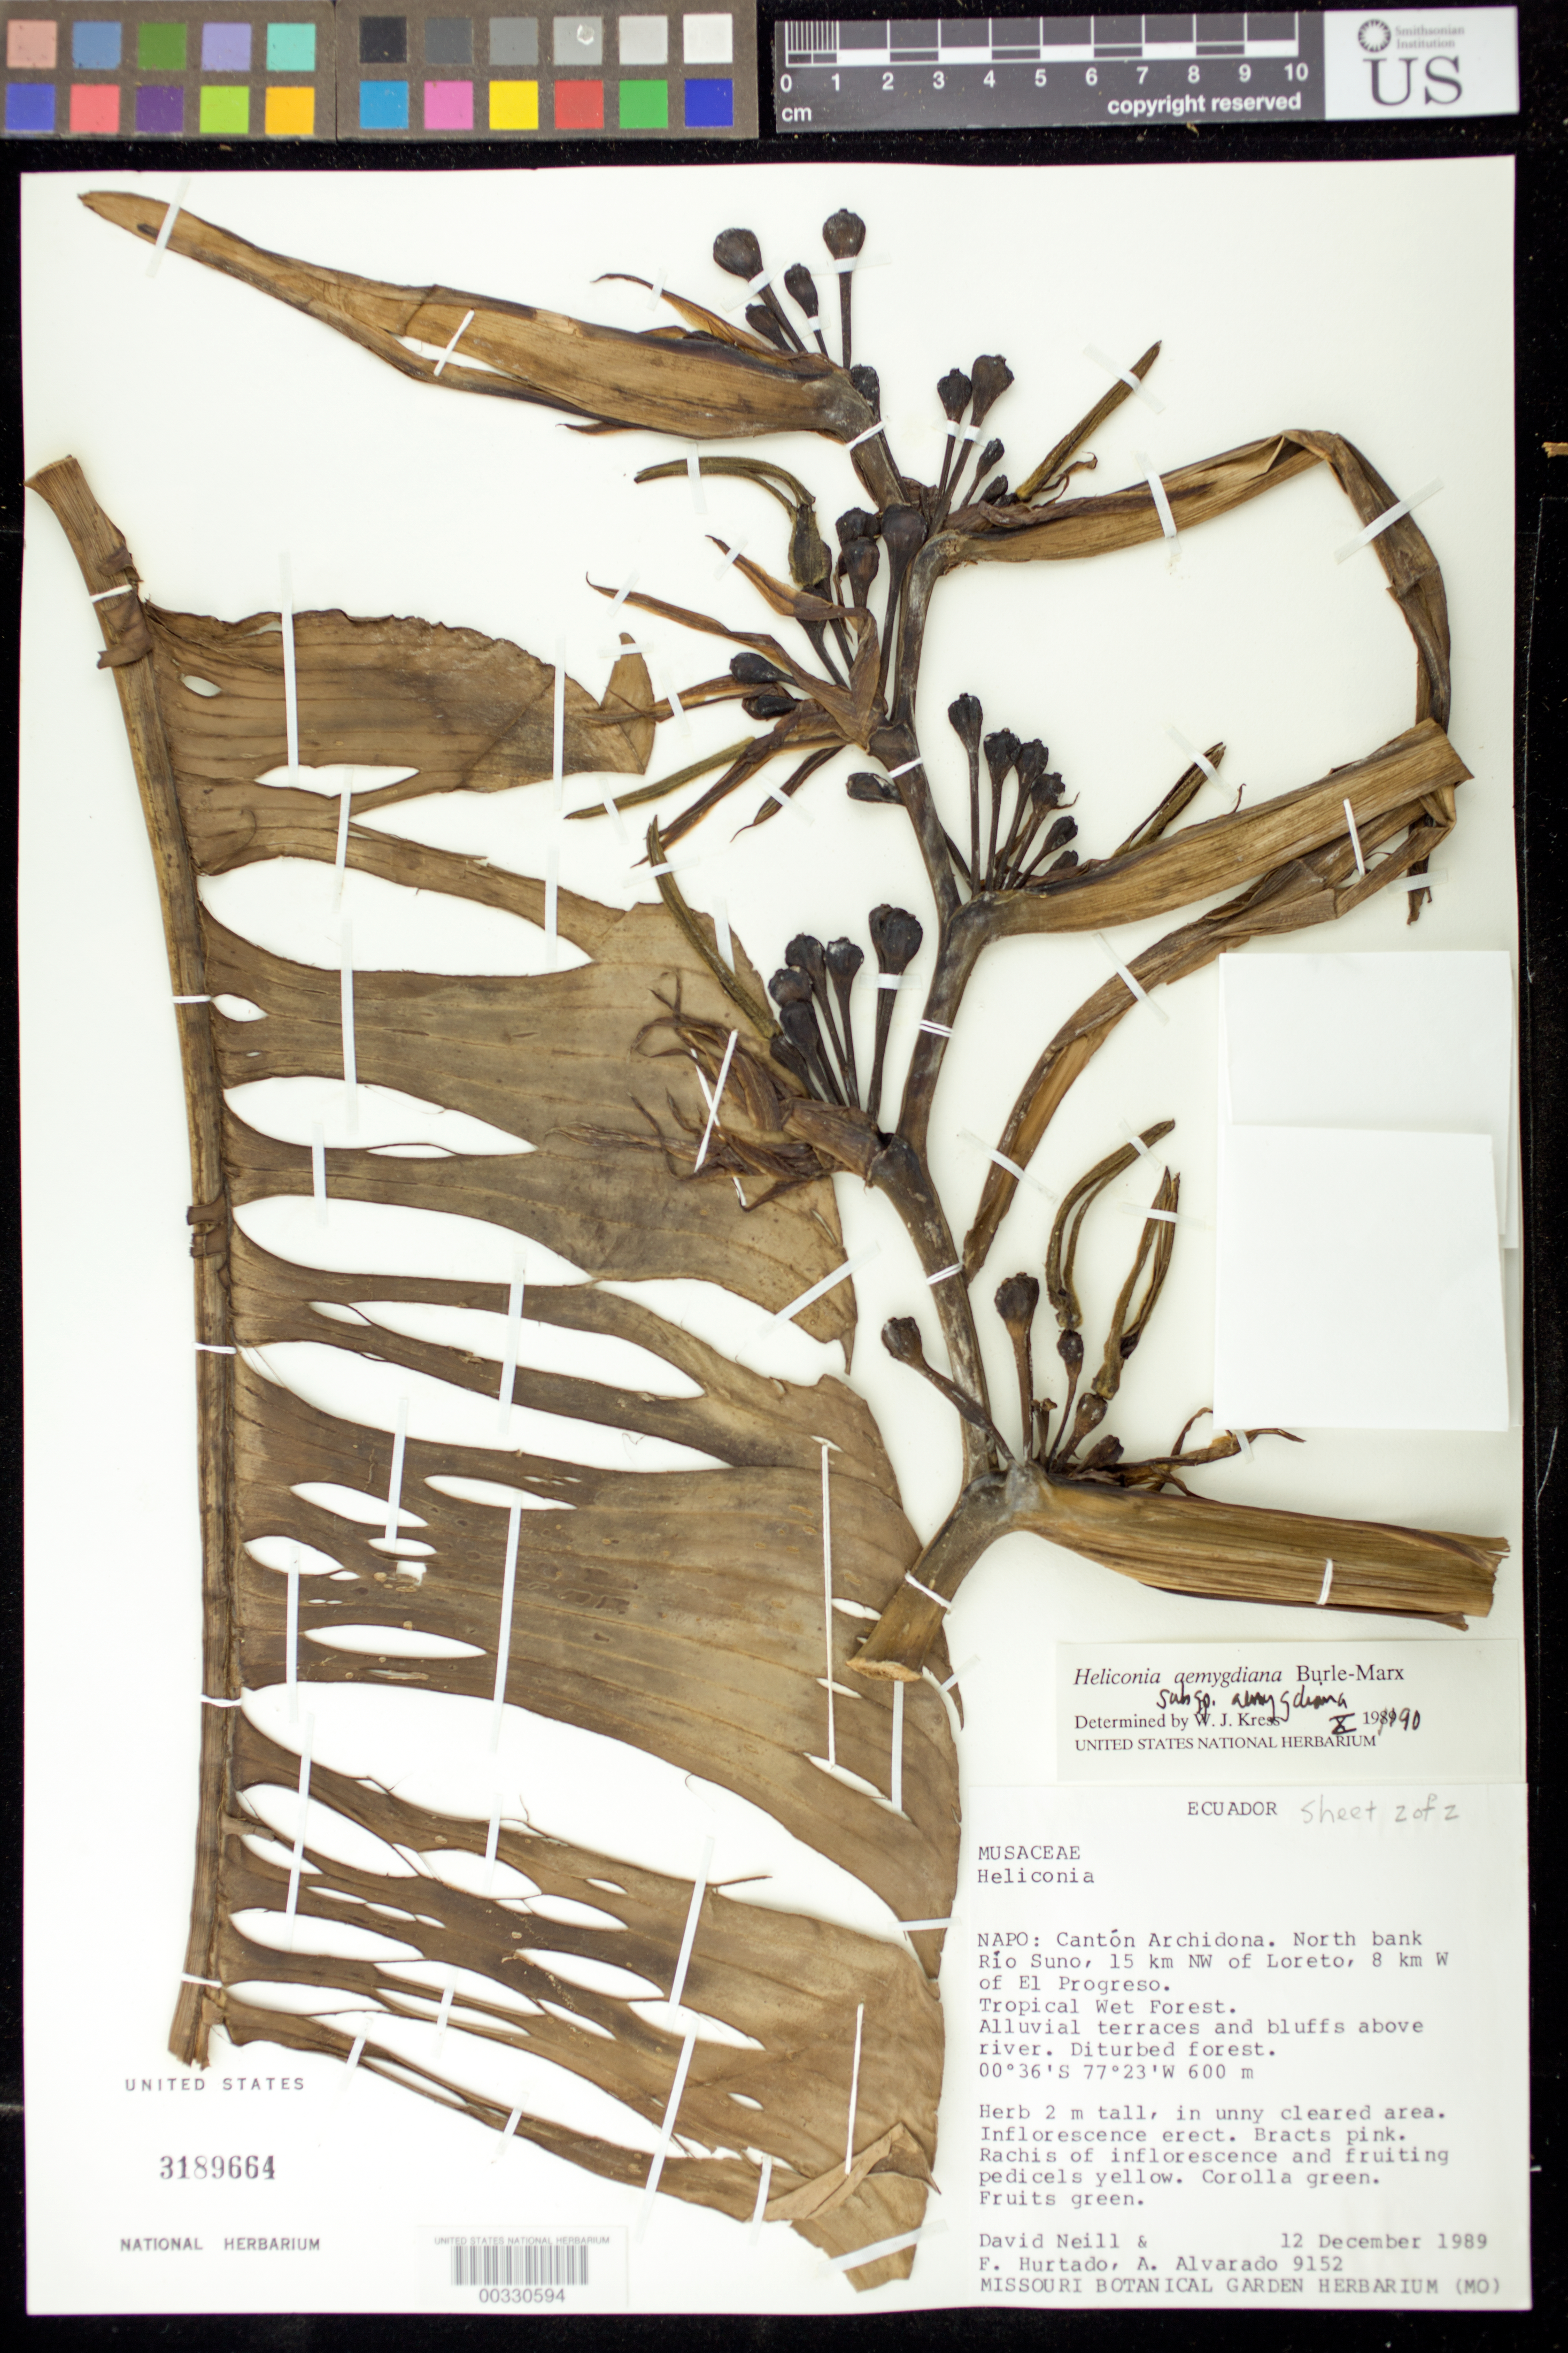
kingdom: Plantae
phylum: Tracheophyta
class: Liliopsida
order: Zingiberales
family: Heliconiaceae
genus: Heliconia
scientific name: Heliconia aemygdiana subsp. aemygdiana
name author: Burle-Marx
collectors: D. A. Neill, F. Hurtado & A. Alvarado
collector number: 9152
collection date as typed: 12 Dec 1989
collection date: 1989-12-12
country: Ecuador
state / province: Napo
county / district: Archidona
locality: Canton archidona, n bank Rio suno, 15 km NW ofloreto, 8 km W ofel progreso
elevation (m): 600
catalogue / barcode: US 3189664